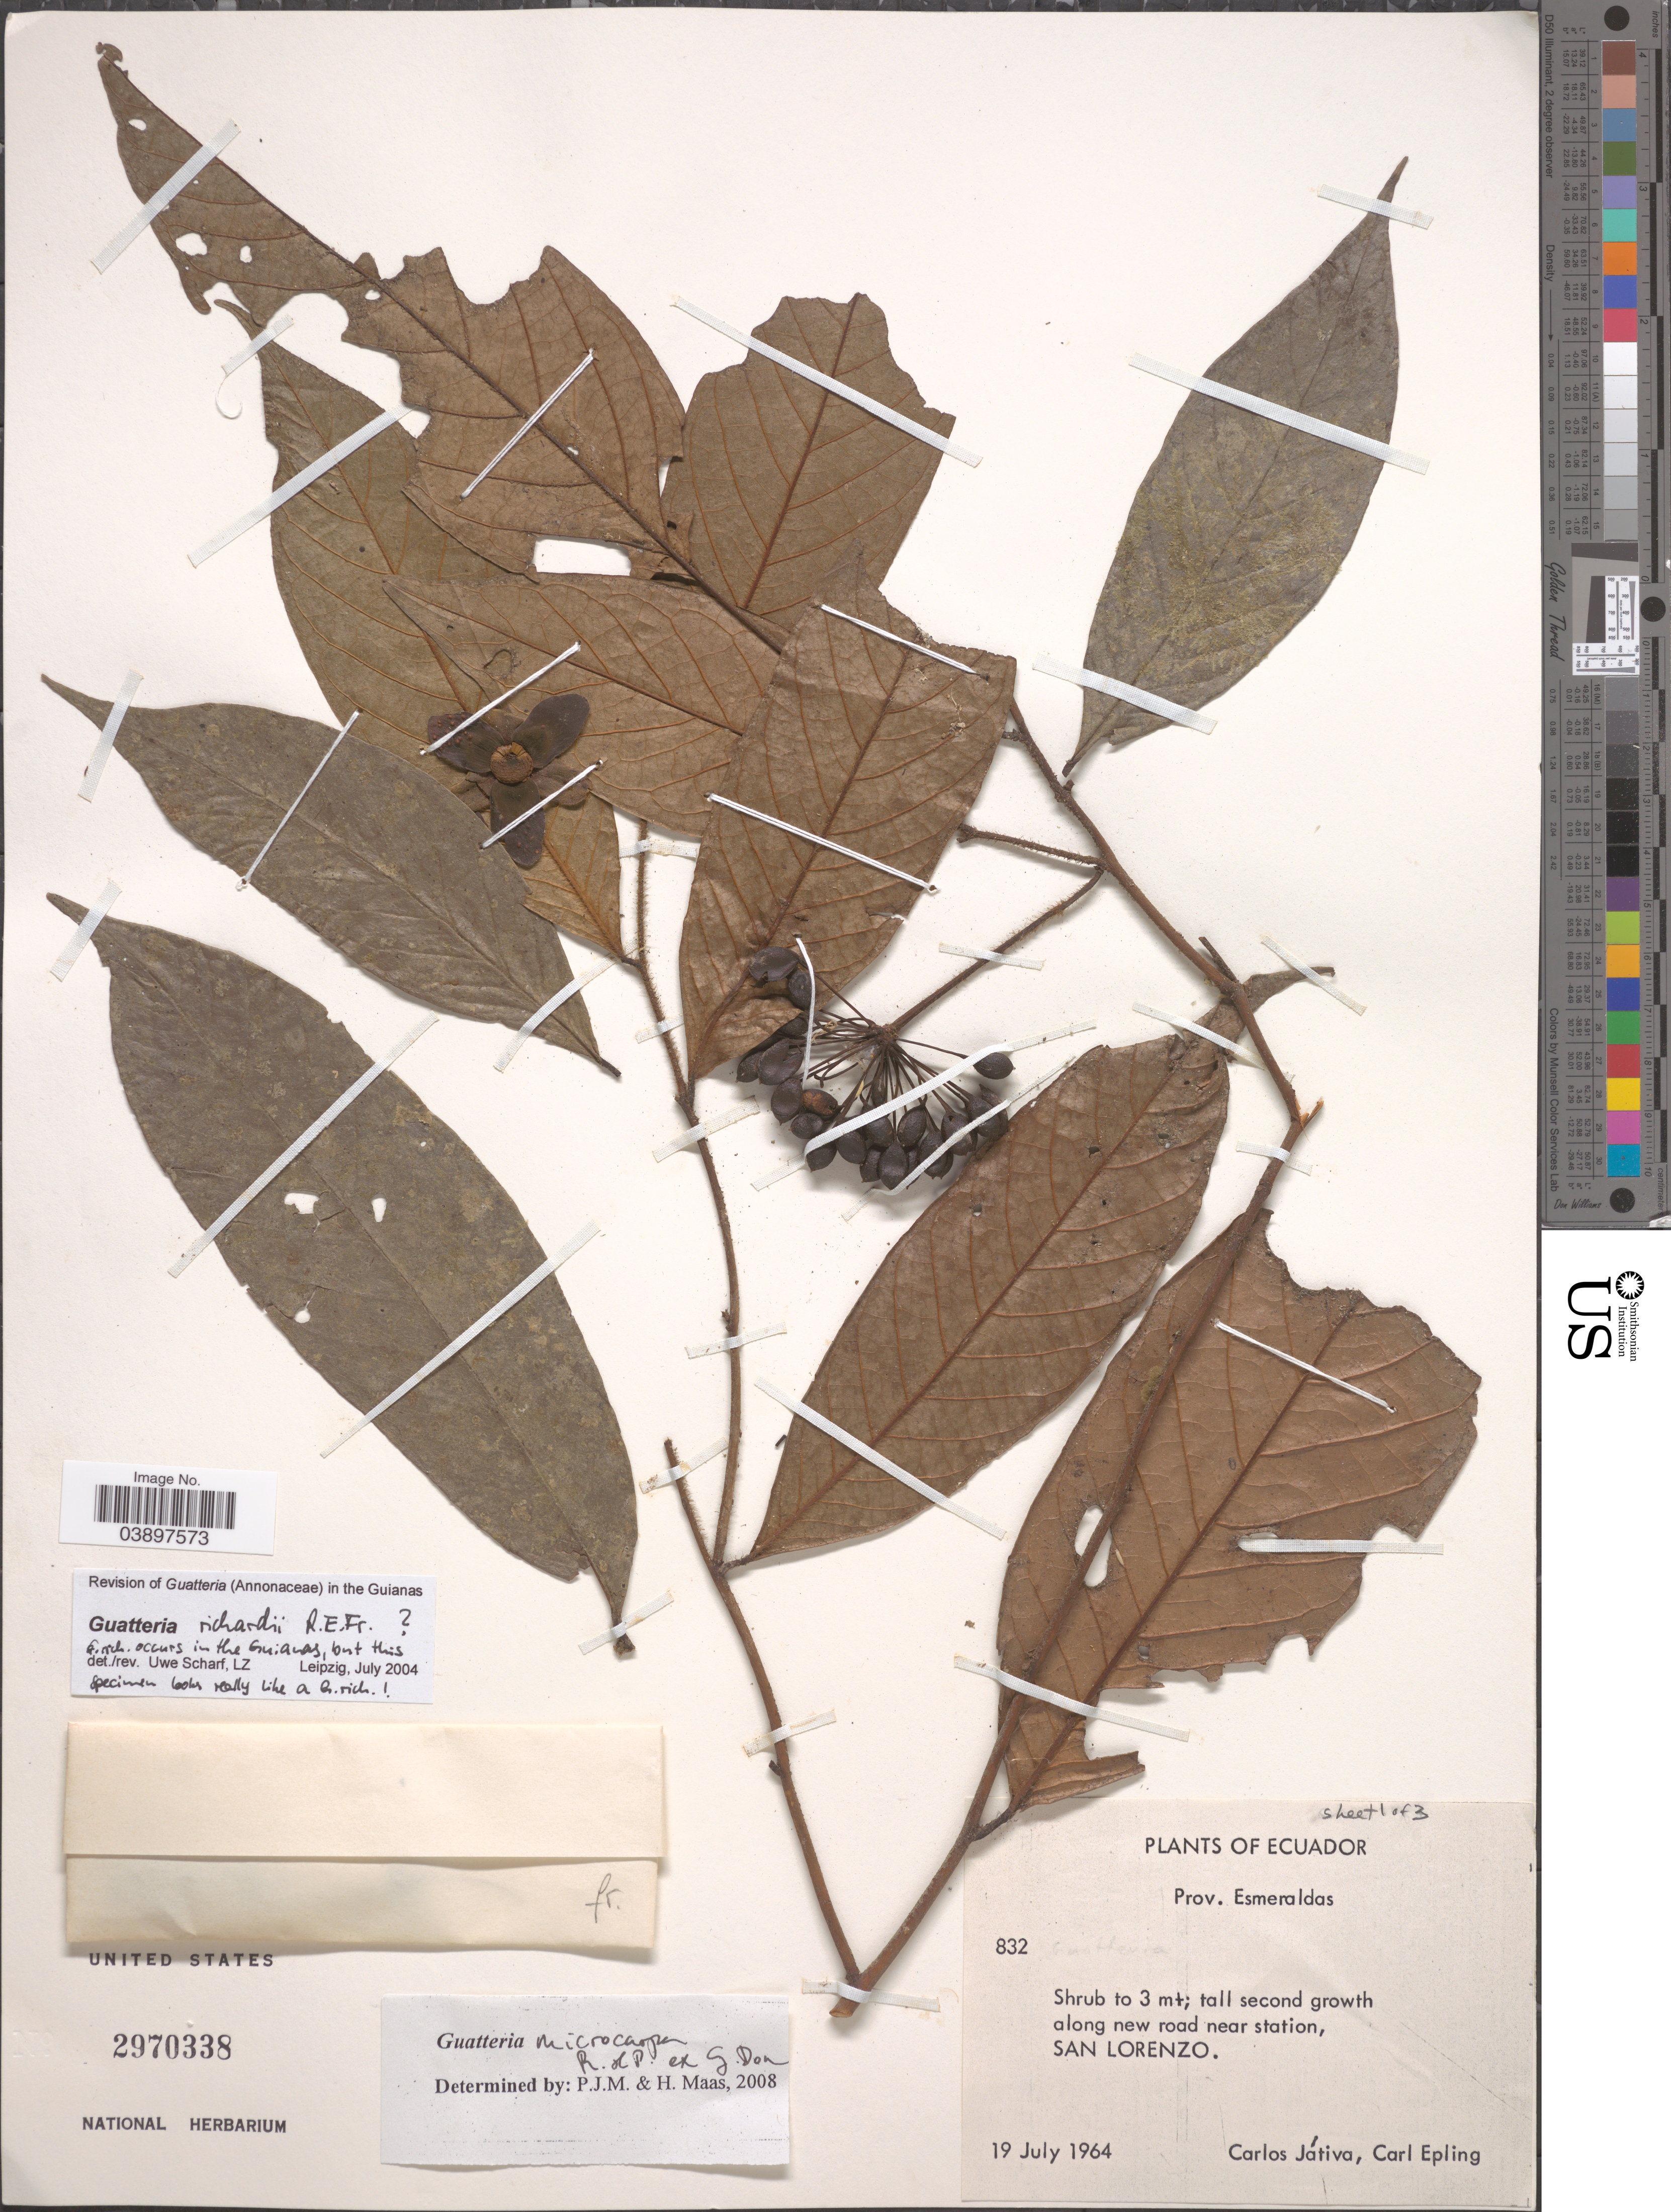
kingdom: Plantae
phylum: Tracheophyta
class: Magnoliopsida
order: Magnoliales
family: Annonaceae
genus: Guatteria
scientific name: Guatteria microcarpa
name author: Ruiz & Pav. ex E.A. López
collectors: C. D. Játiva & C. C. Epling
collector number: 832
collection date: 1964-07-19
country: Ecuador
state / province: Esmeraldas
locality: Along new road near station, San Lorenzo.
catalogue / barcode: US 2970338